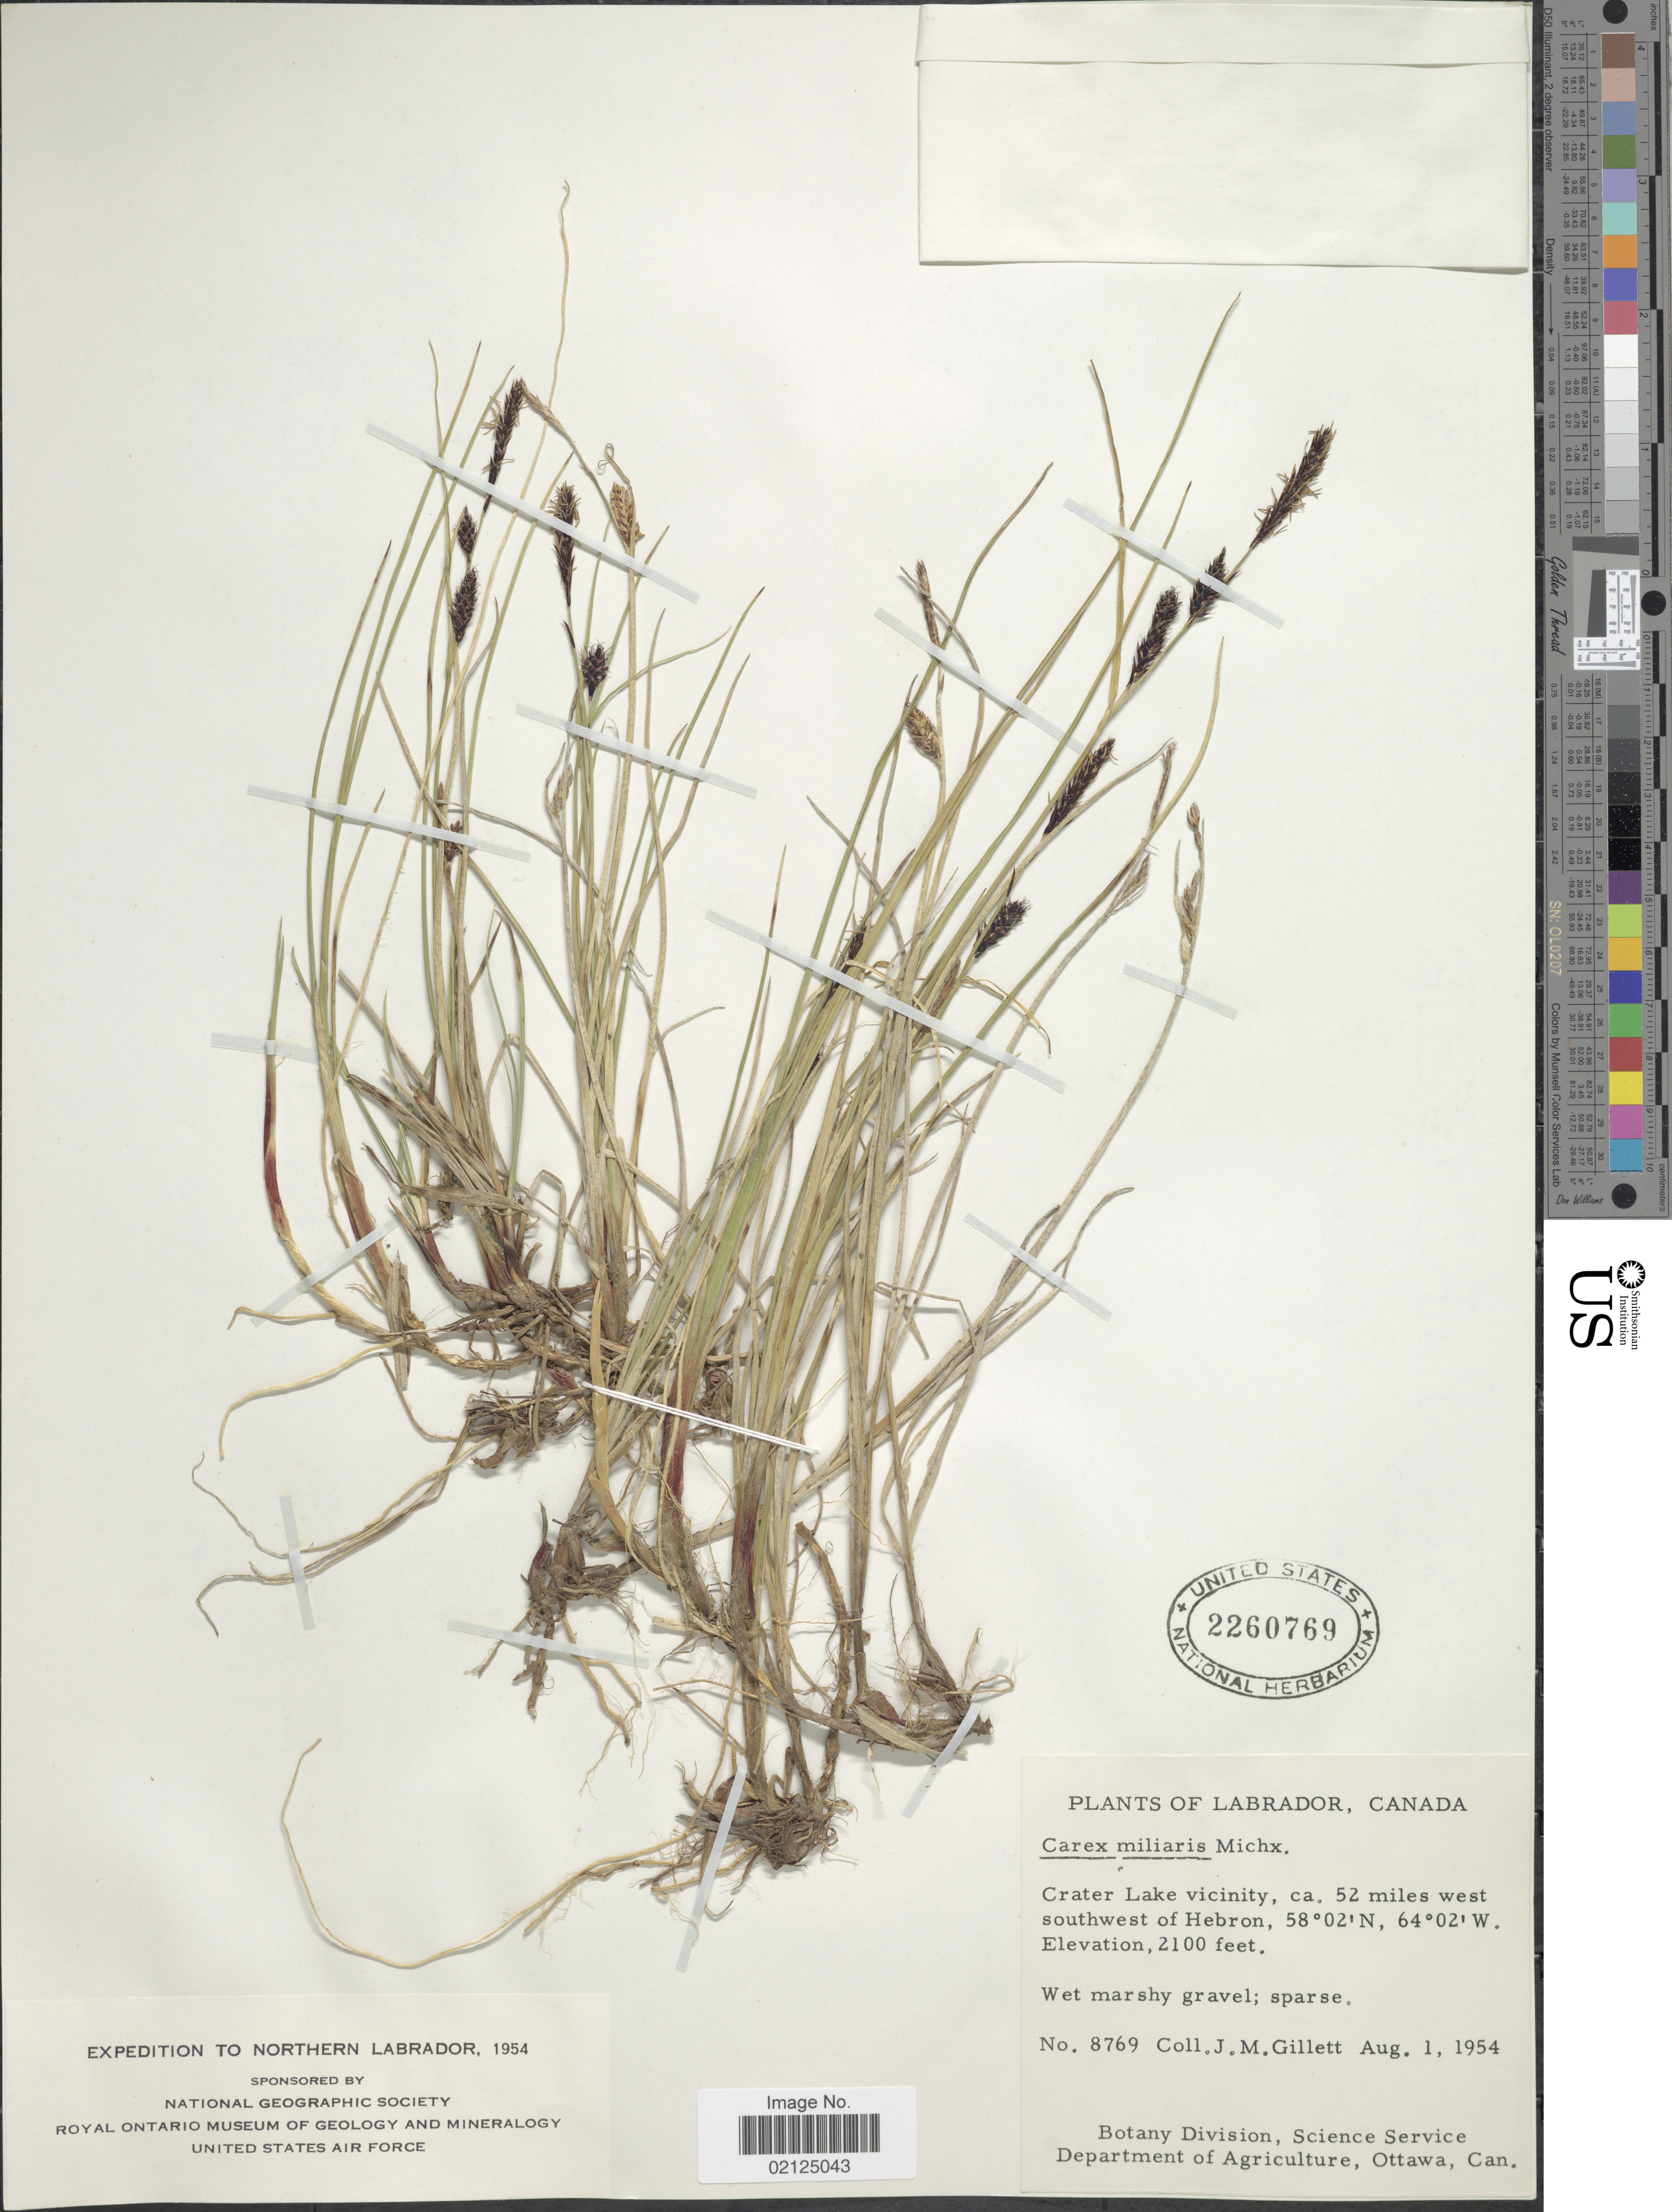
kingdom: Plantae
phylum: Tracheophyta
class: Liliopsida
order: Poales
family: Cyperaceae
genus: Carex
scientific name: Carex miliaris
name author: Michx.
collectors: J. M. Gillett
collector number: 8769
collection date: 1954-08-01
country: Canada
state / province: Newfoundland and Labrador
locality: Labrador, Crater Lake Vicinity, ca. 52 miles west southwest of Hebron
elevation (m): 640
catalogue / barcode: US 2260769